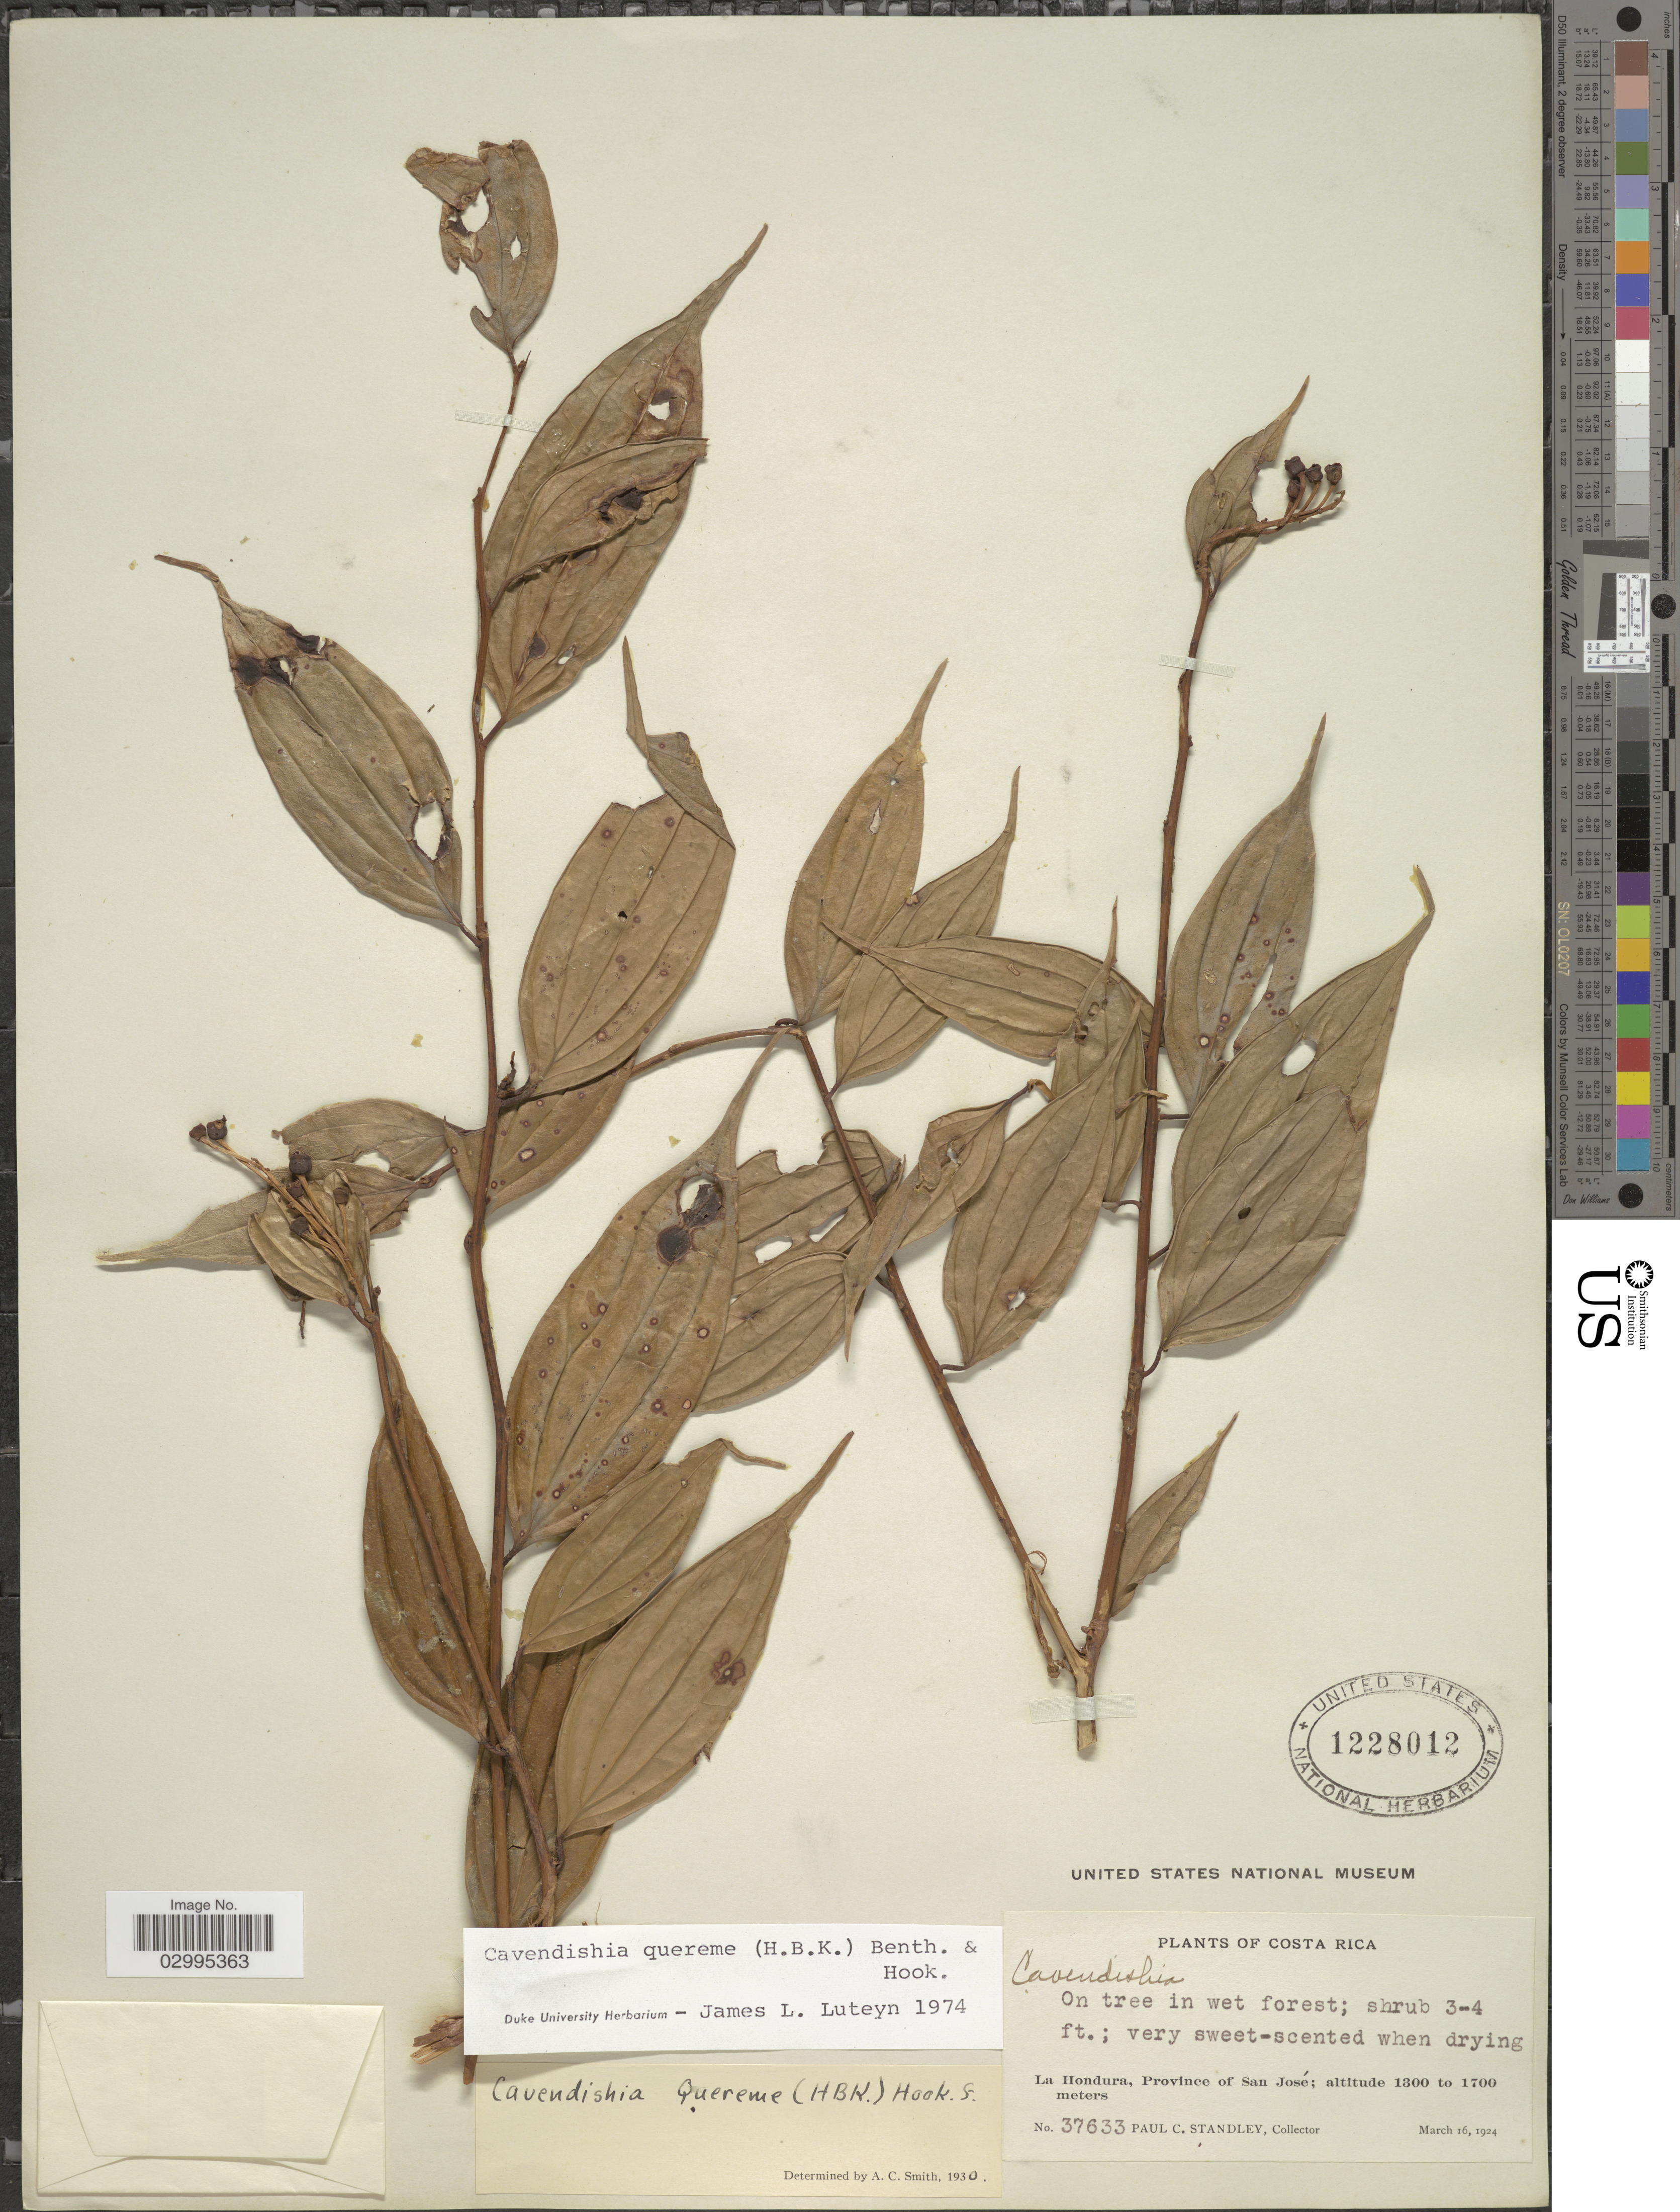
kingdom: Plantae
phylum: Tracheophyta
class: Magnoliopsida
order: Ericales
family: Ericaceae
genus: Cavendishia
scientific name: Cavendishia quereme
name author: (Kunth) Benth. & Hook. f.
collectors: P. C. Standley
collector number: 37633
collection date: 1924-03-16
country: Costa Rica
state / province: San José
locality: La Hondura.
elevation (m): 1300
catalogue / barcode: US 1228012